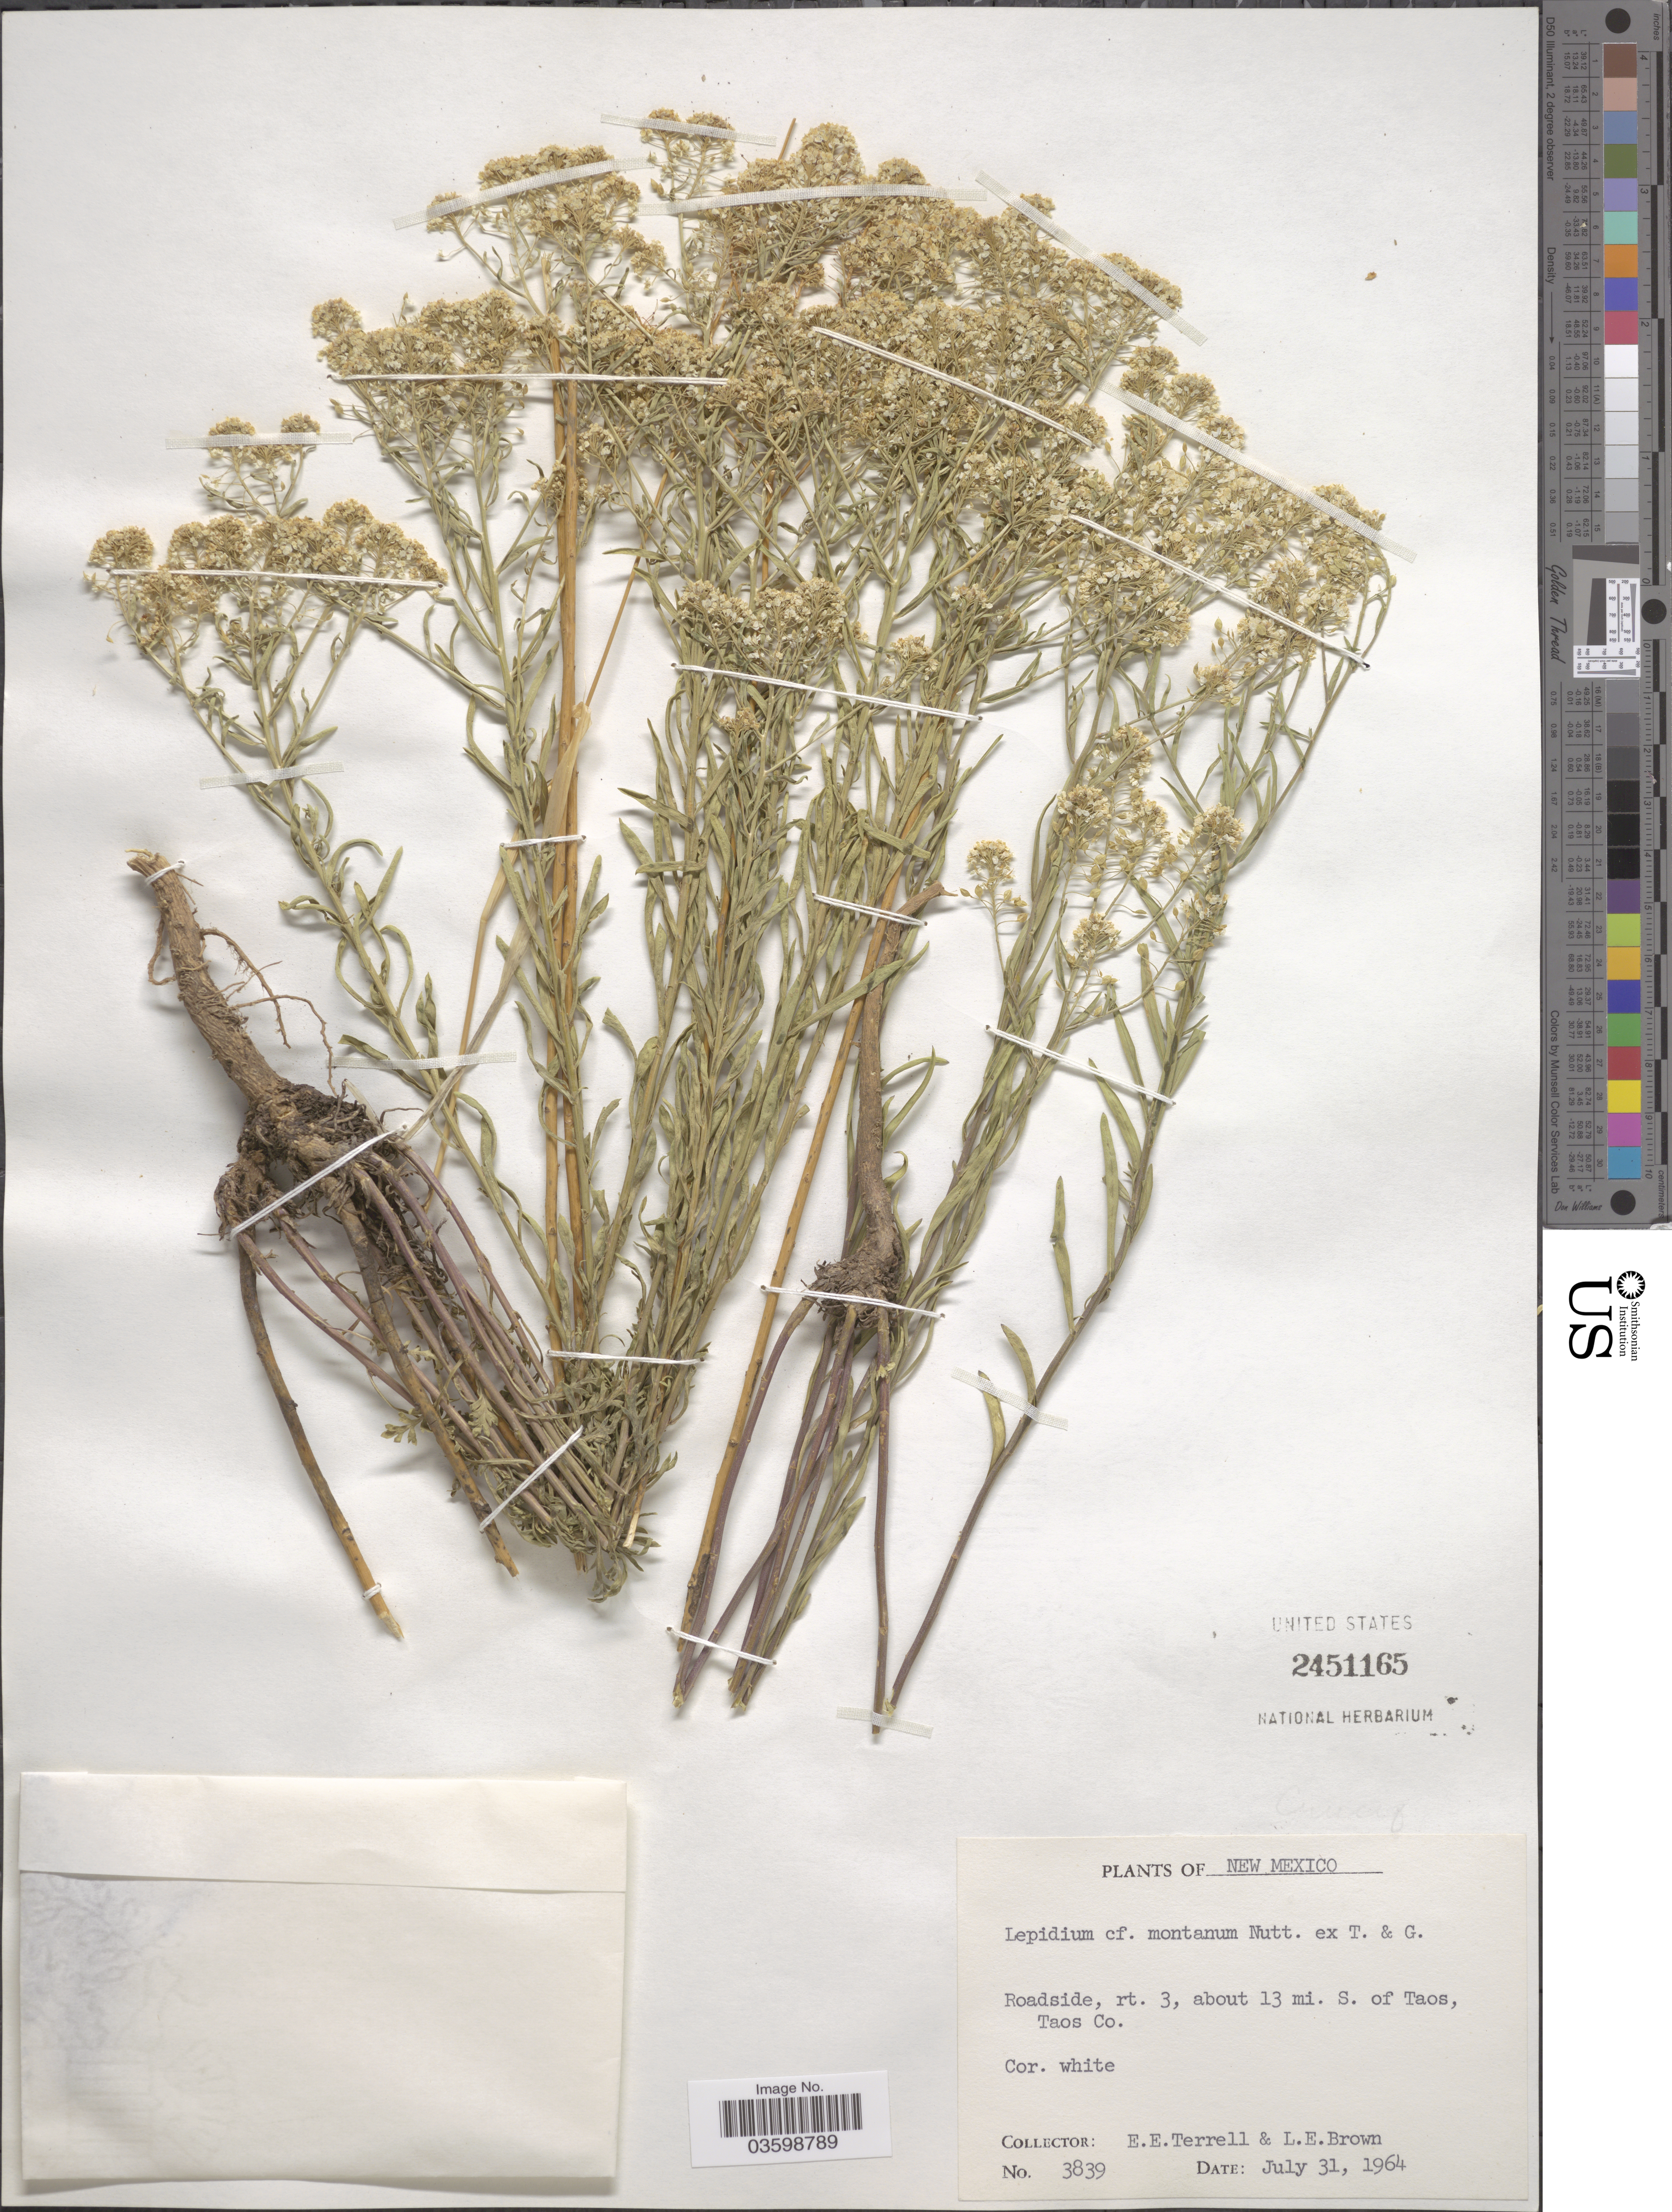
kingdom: Plantae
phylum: Tracheophyta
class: Magnoliopsida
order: Brassicales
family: Brassicaceae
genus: Lepidium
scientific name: Lepidium montanum var. alyssoides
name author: (A. Gray) M.E. Jones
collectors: E. E. Terrell & L. E. Brown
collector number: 3839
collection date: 1964-07-31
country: United States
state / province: New Mexico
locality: Roadside, rt. 3, about 13 mi. S. of Taos, Taos Co.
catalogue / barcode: US 2451165